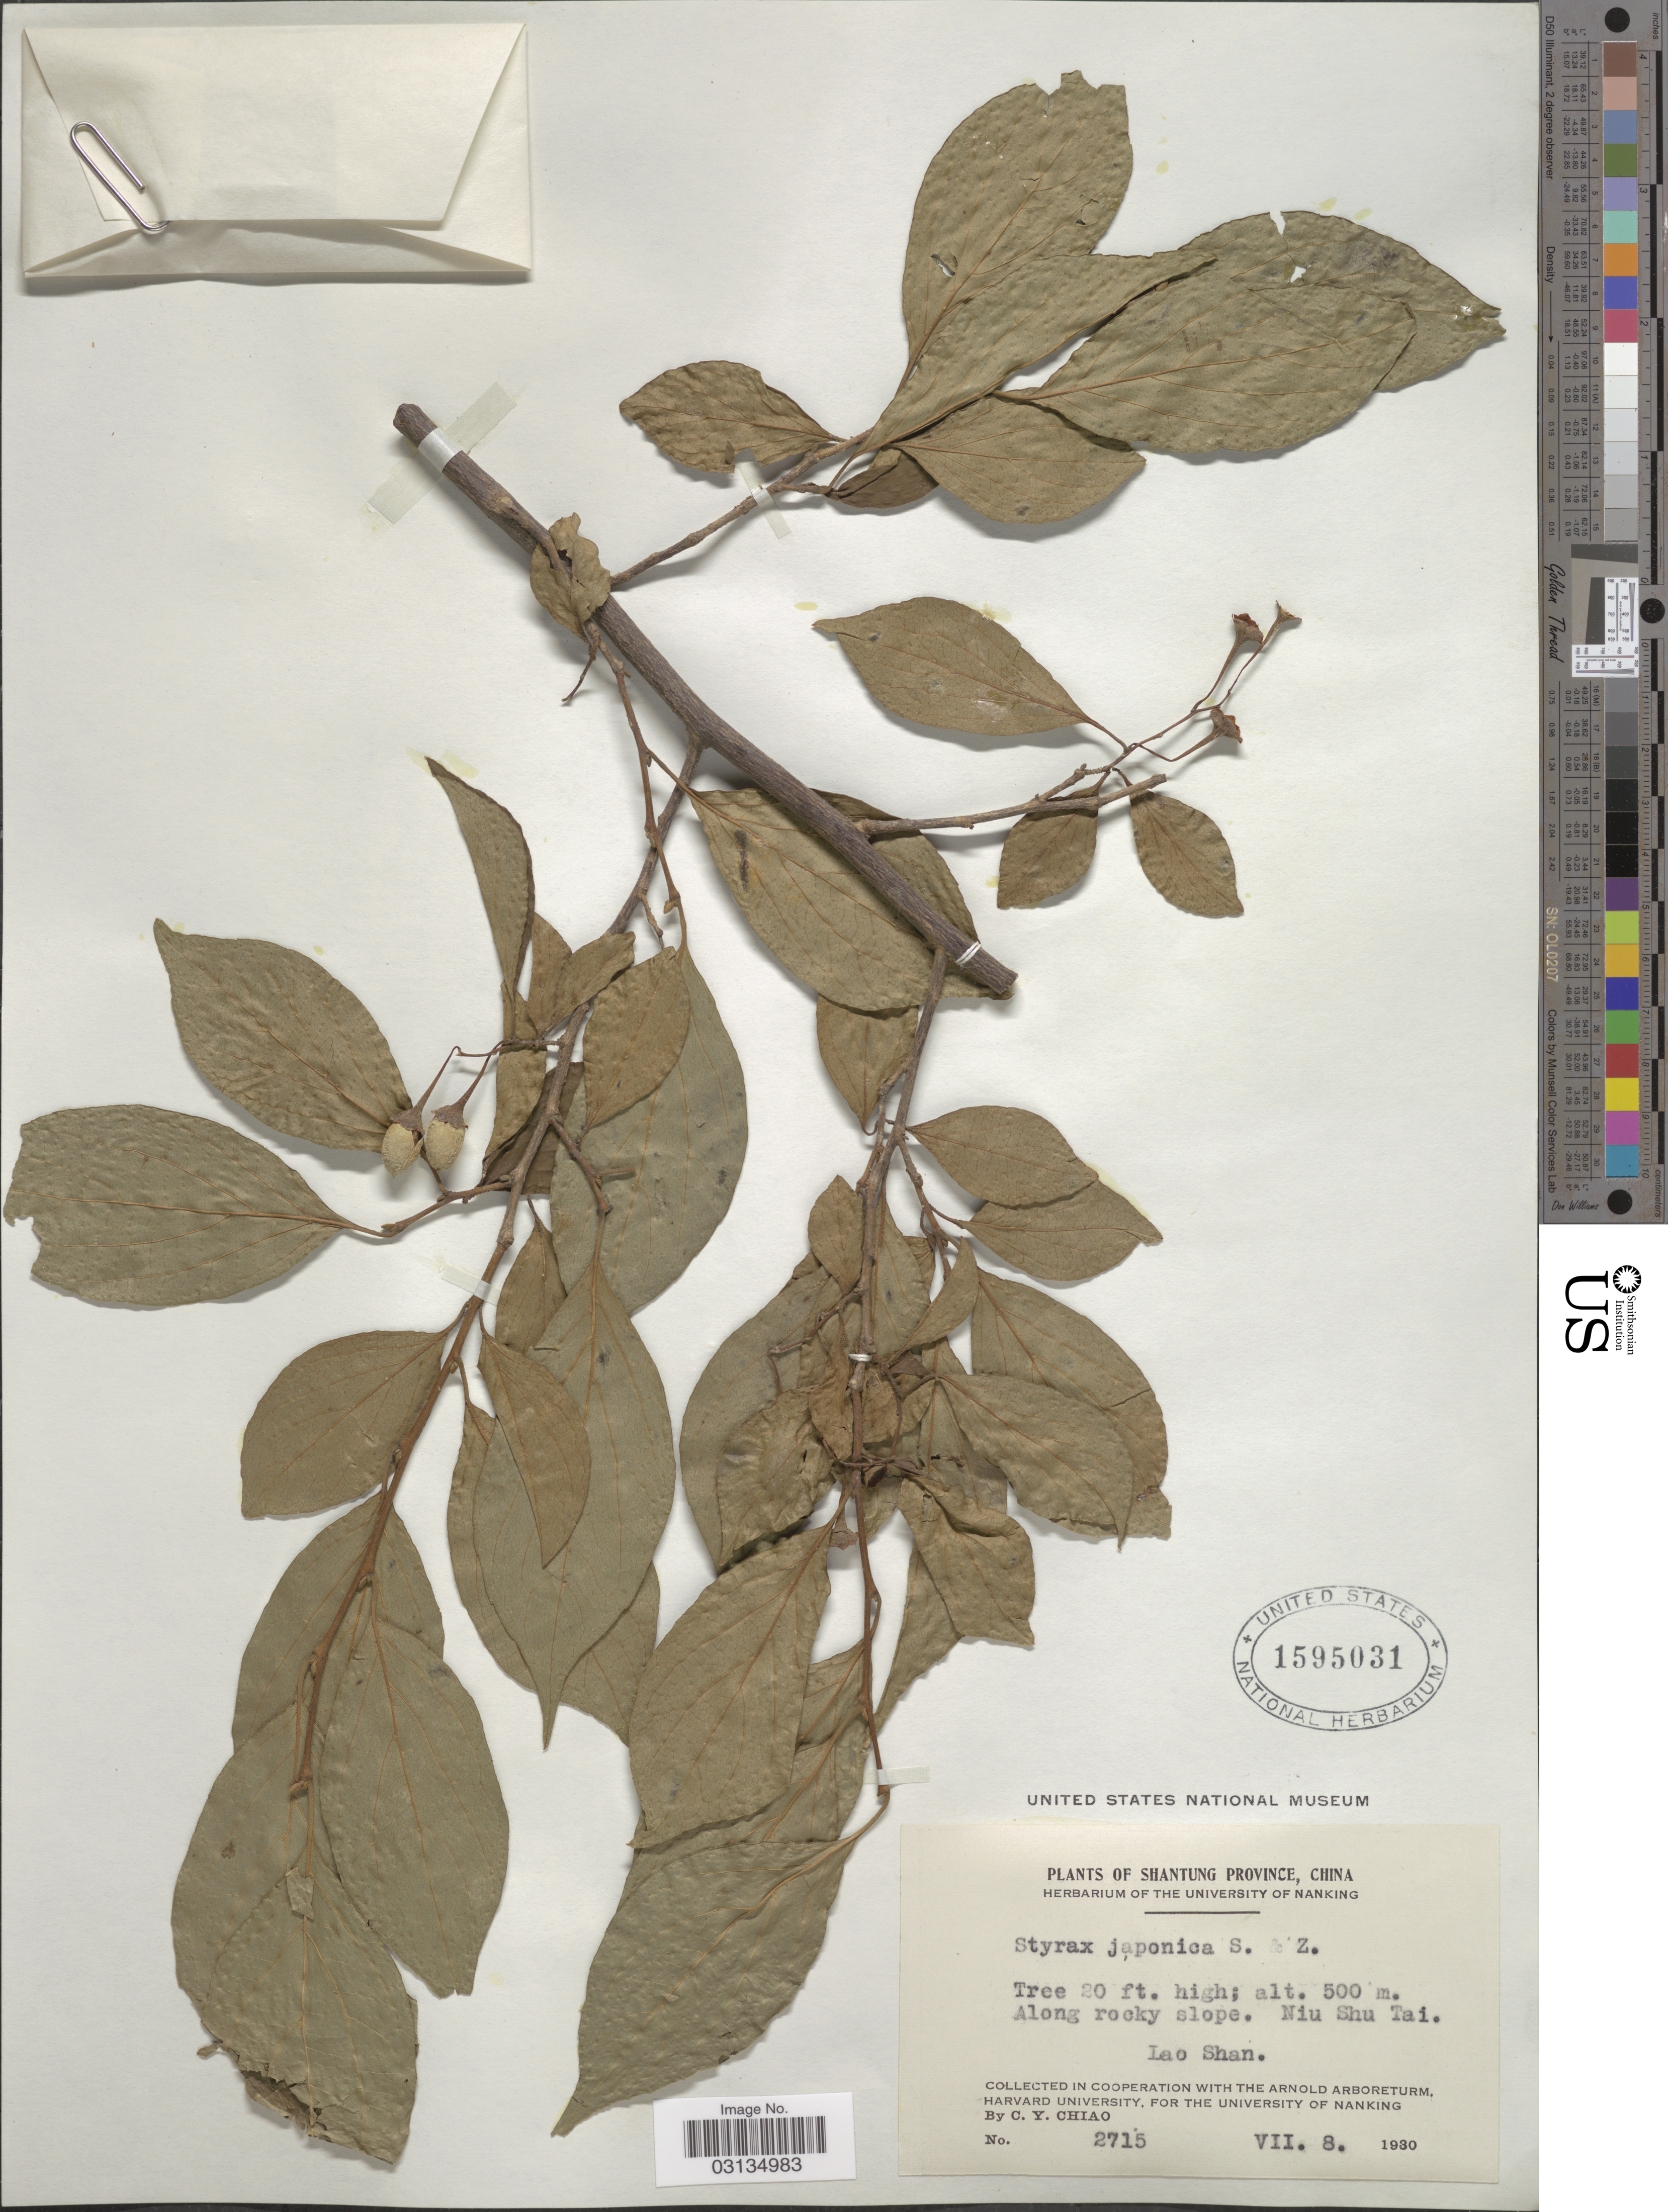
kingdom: Plantae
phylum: Tracheophyta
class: Magnoliopsida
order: Ericales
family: Styracaceae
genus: Styrax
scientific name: Styrax japonicus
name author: Siebold & Zucc.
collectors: C. Y. Chiao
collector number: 2715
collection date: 1930-07-08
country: China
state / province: Shandong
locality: Shantung Province. Niu Shu Tai. Lao Shan.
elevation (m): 500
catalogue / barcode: US 1595031